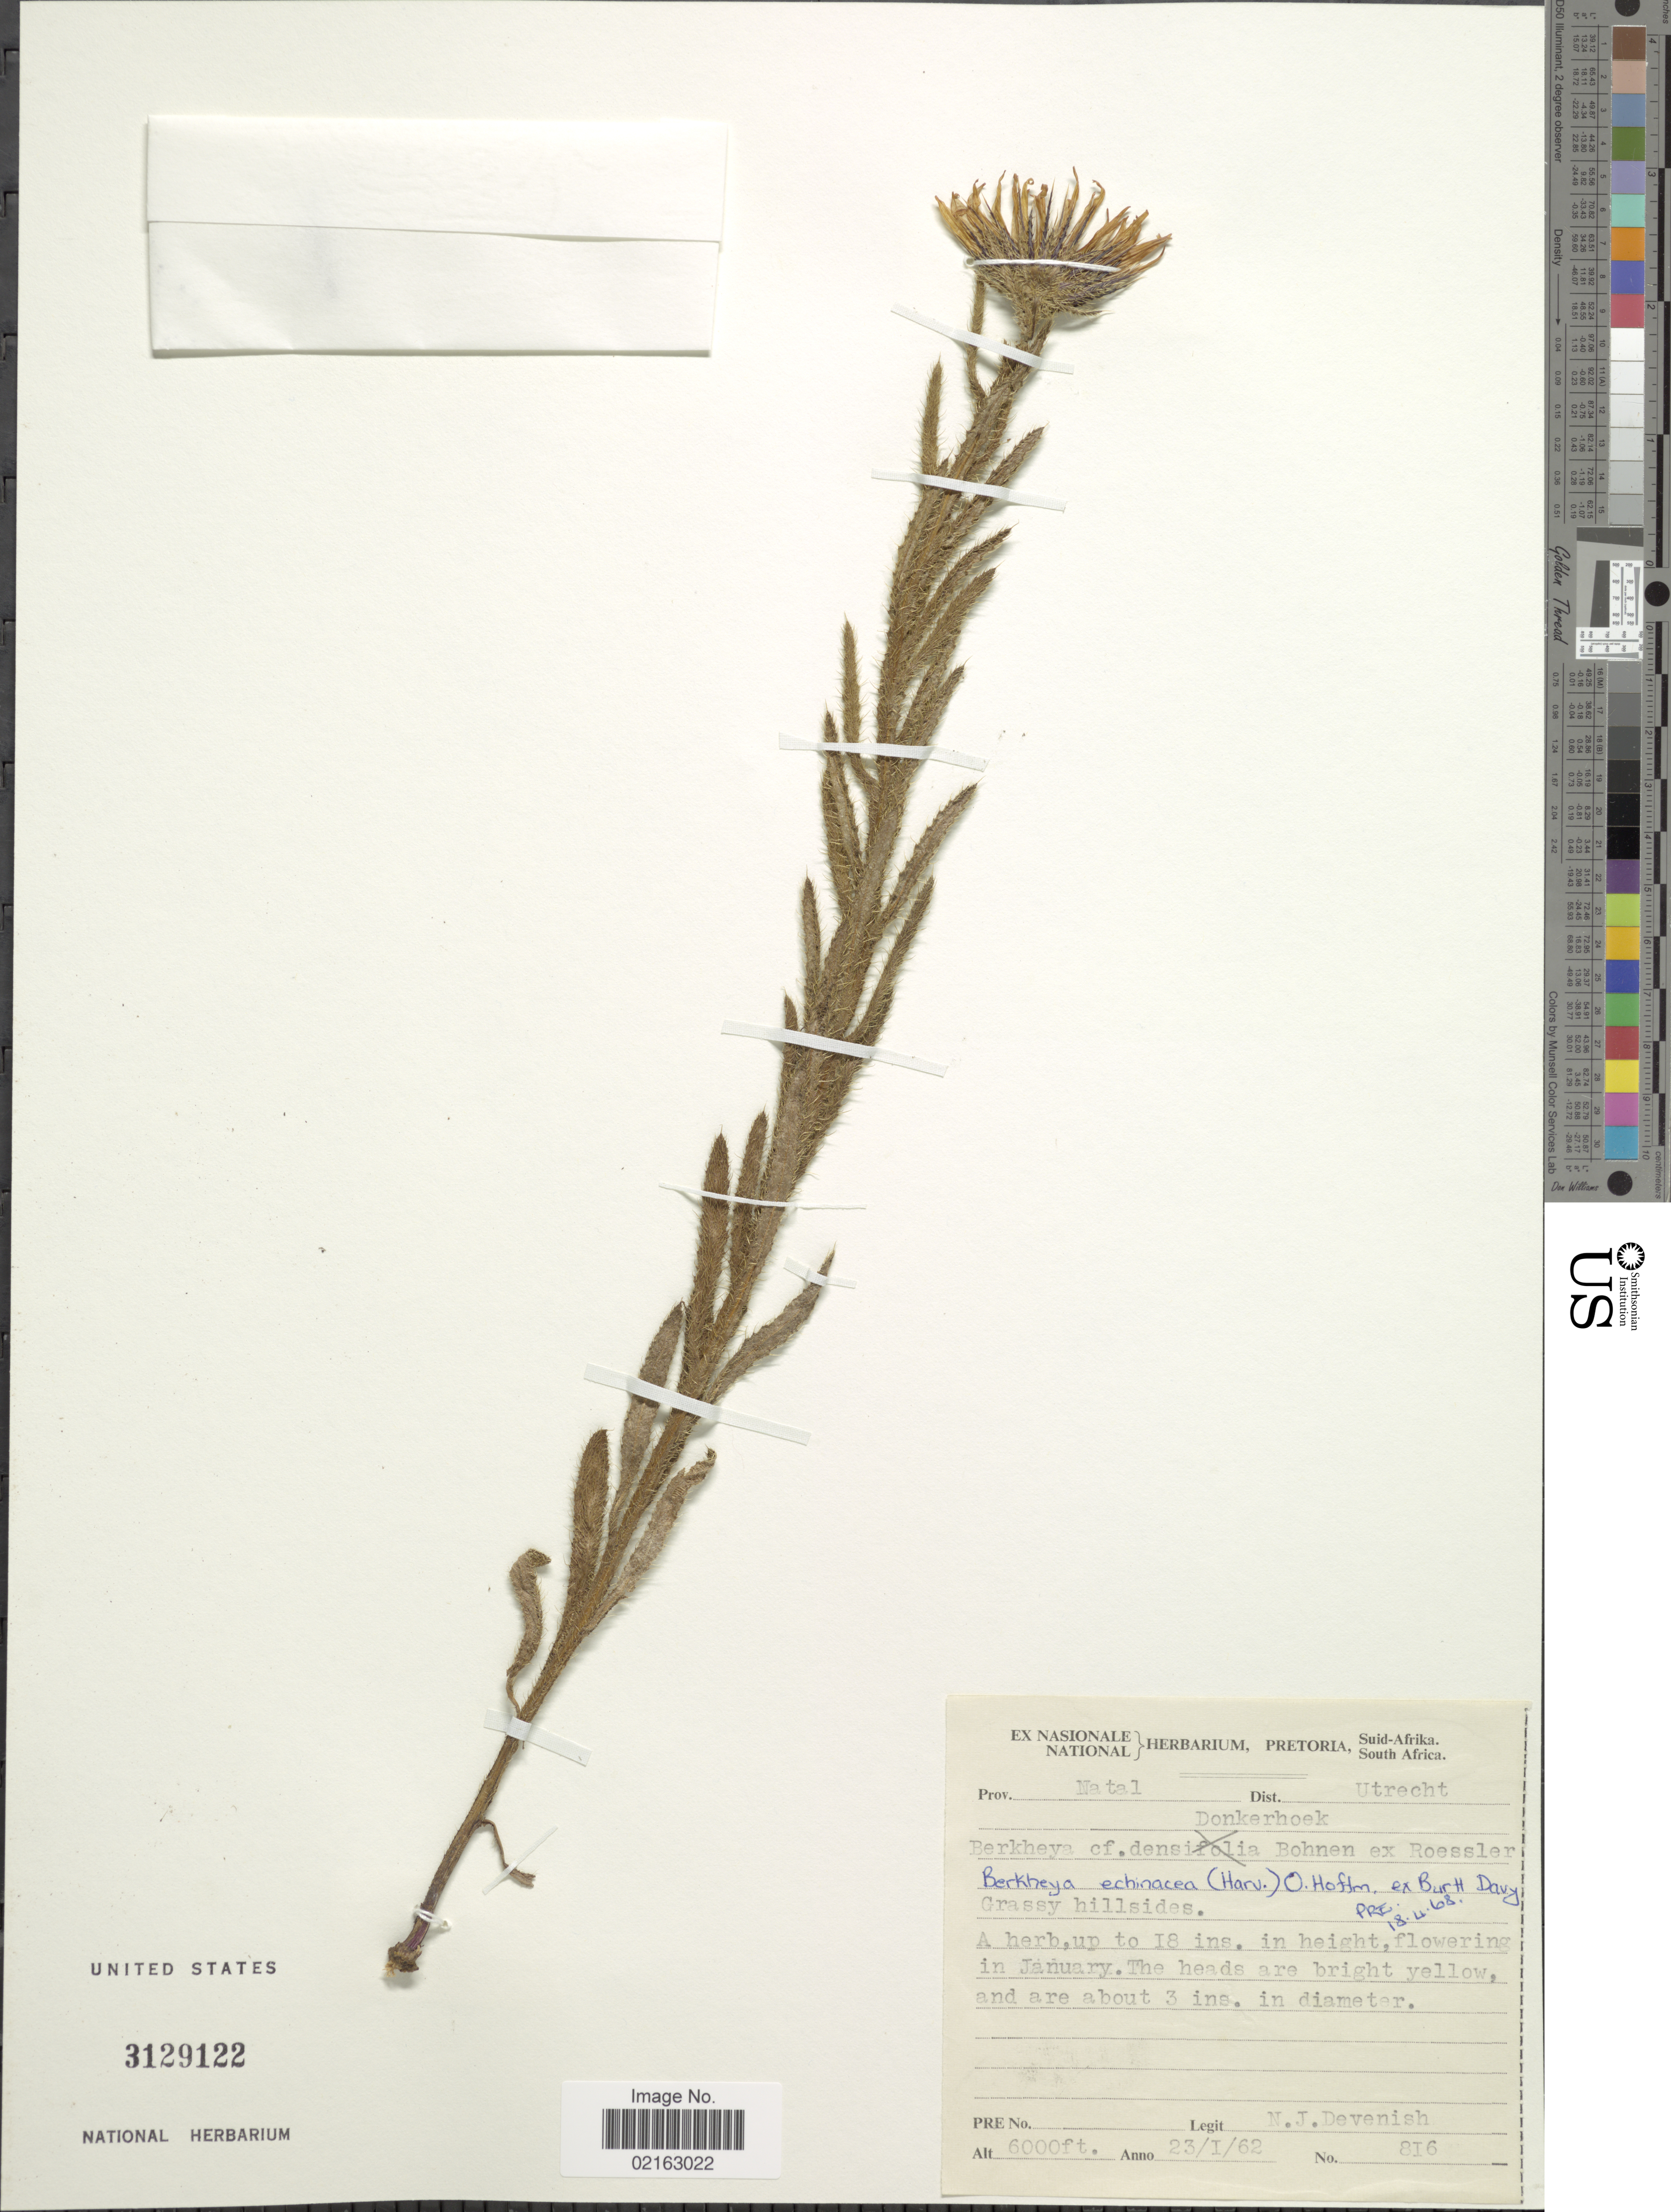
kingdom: Plantae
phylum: Tracheophyta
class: Magnoliopsida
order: Asterales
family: Asteraceae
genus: Berkheya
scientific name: Berkheya echinacea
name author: (Harv.) O. Hoffm. ex Burtt Davy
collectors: N. Devenish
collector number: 816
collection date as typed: Transcribed d/m/y: 23/1/62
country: South Africa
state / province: KwaZulu-Natal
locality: Prov. Natal. Dist. Utrecht. Grassy hillsides.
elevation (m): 1829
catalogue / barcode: US 3129122